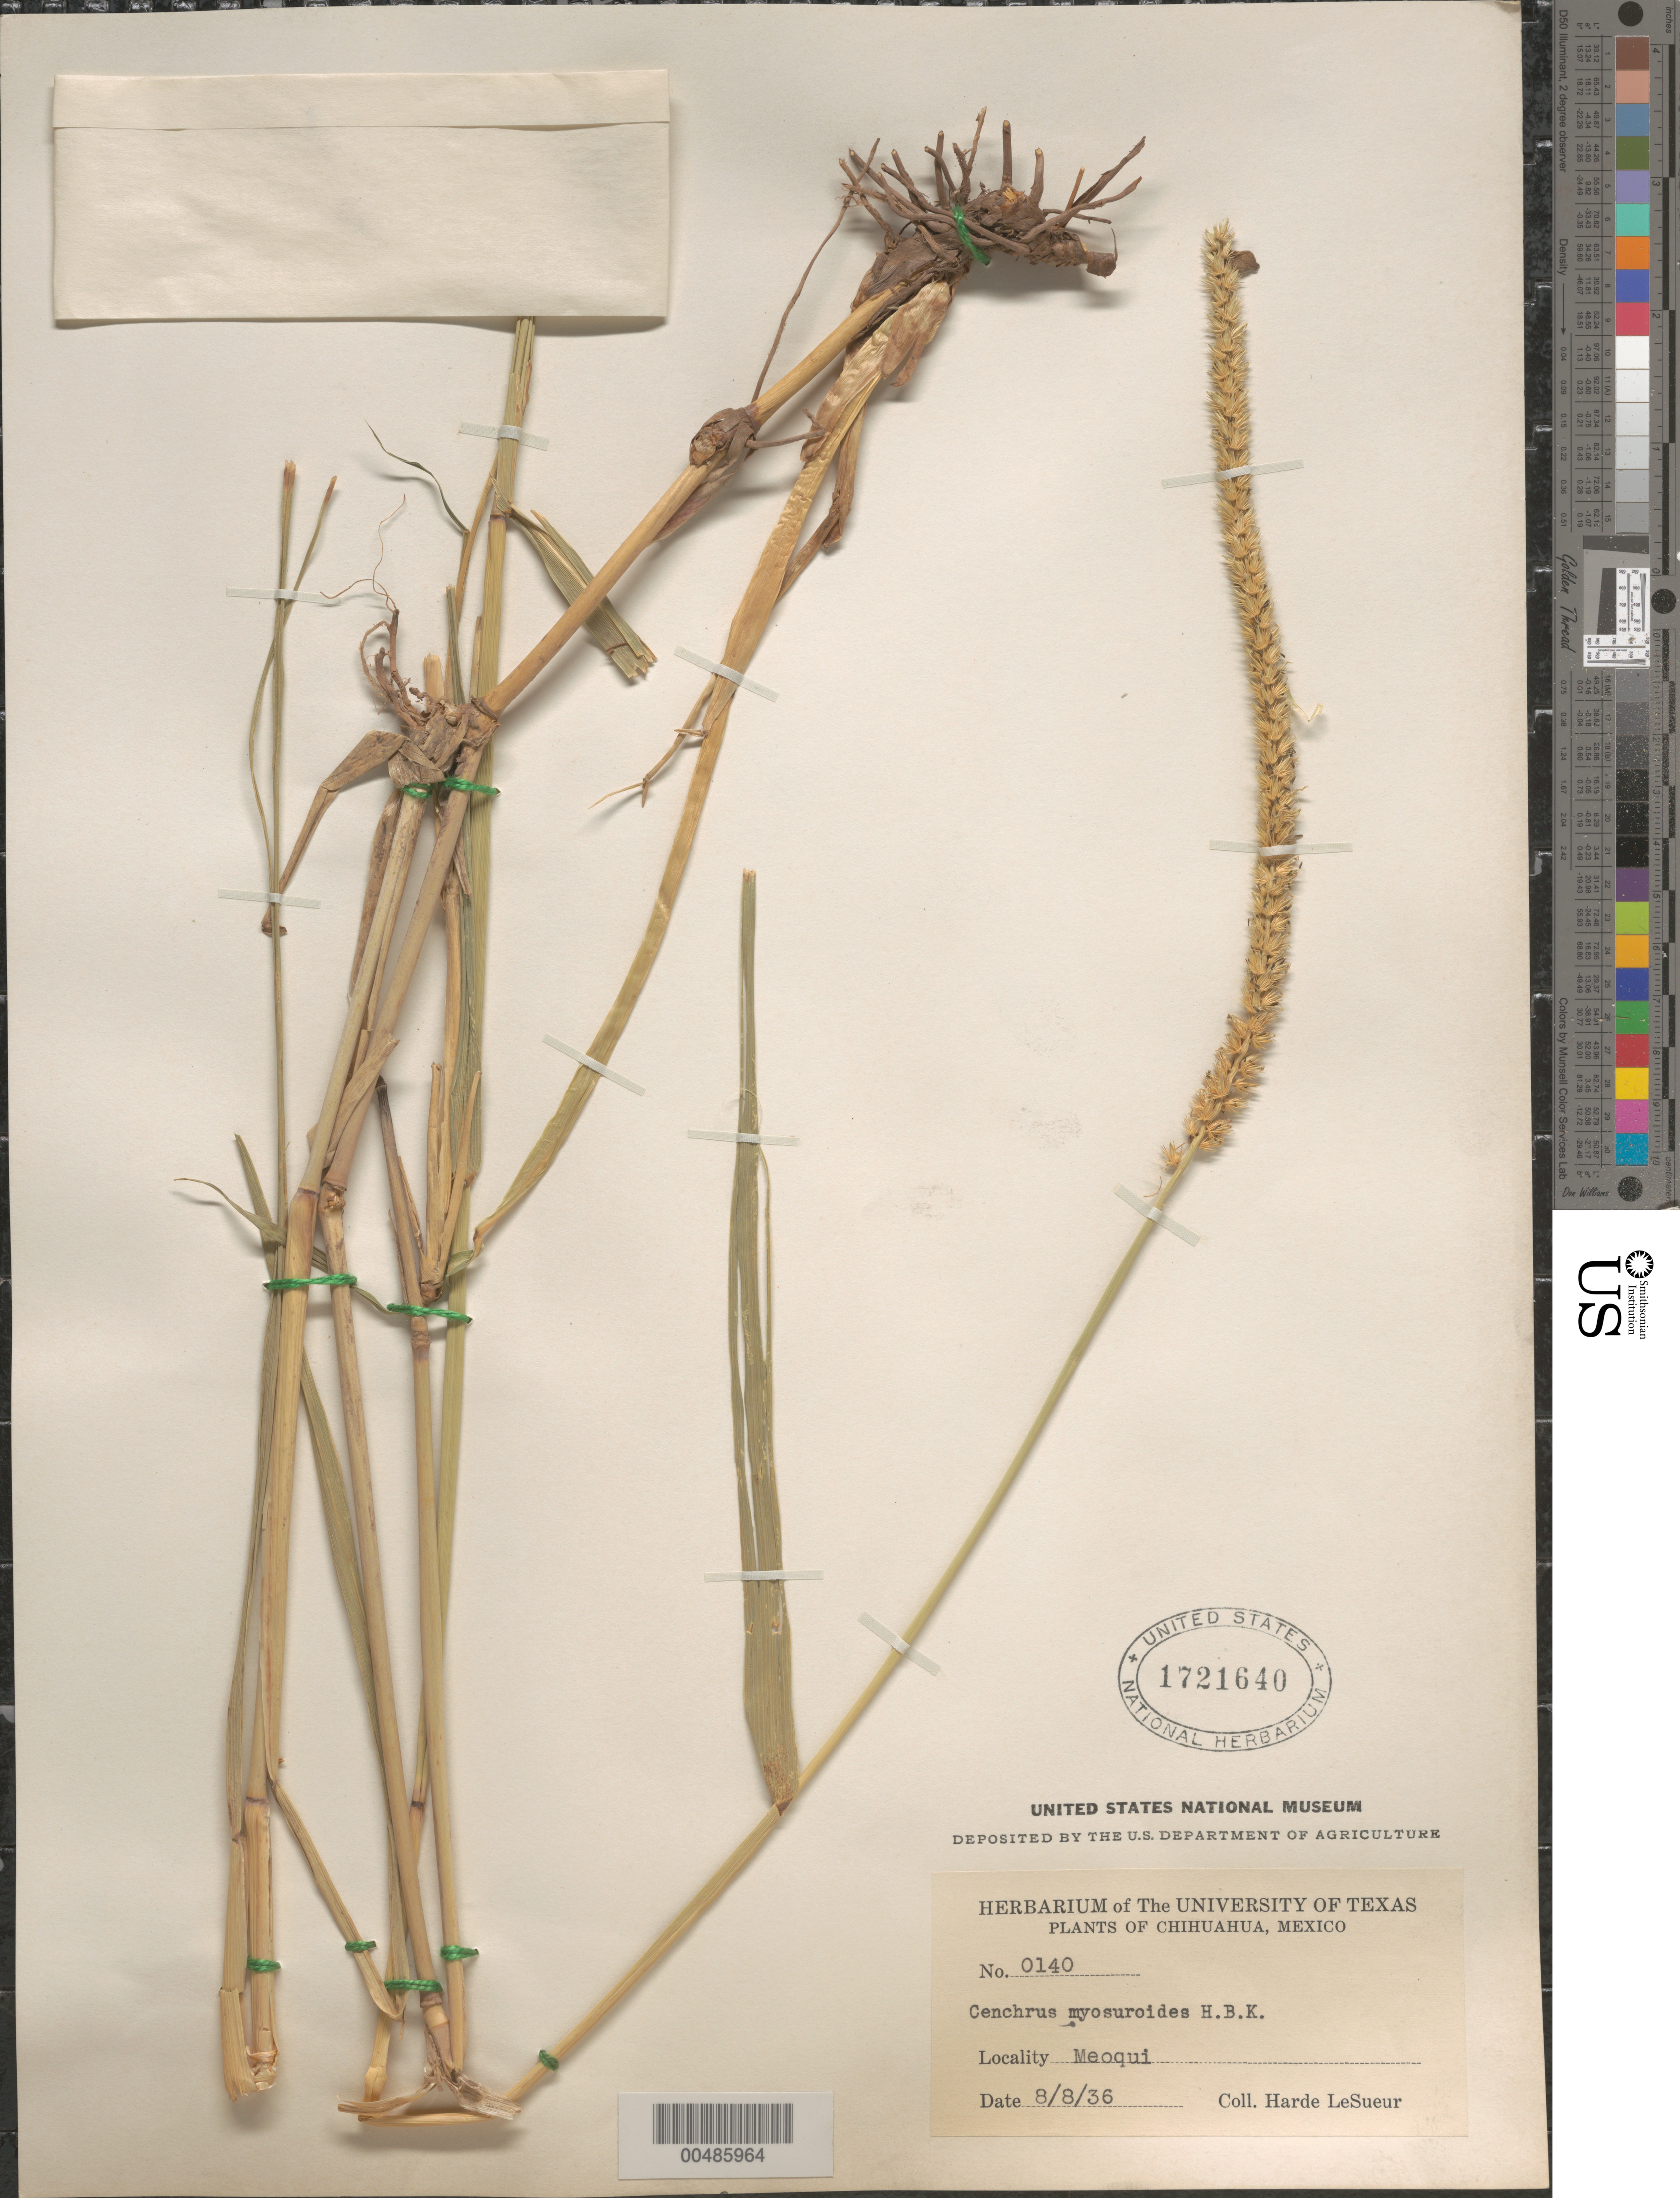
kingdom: Plantae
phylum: Tracheophyta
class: Liliopsida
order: Poales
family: Poaceae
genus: Cenchrus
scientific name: Cenchrus myosuroides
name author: Kunth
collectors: D. H. LeSueur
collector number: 0140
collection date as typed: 8 Aug 1936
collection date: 1936-08-08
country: Mexico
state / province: Chihuahua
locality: Meoqui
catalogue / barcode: US 1721640